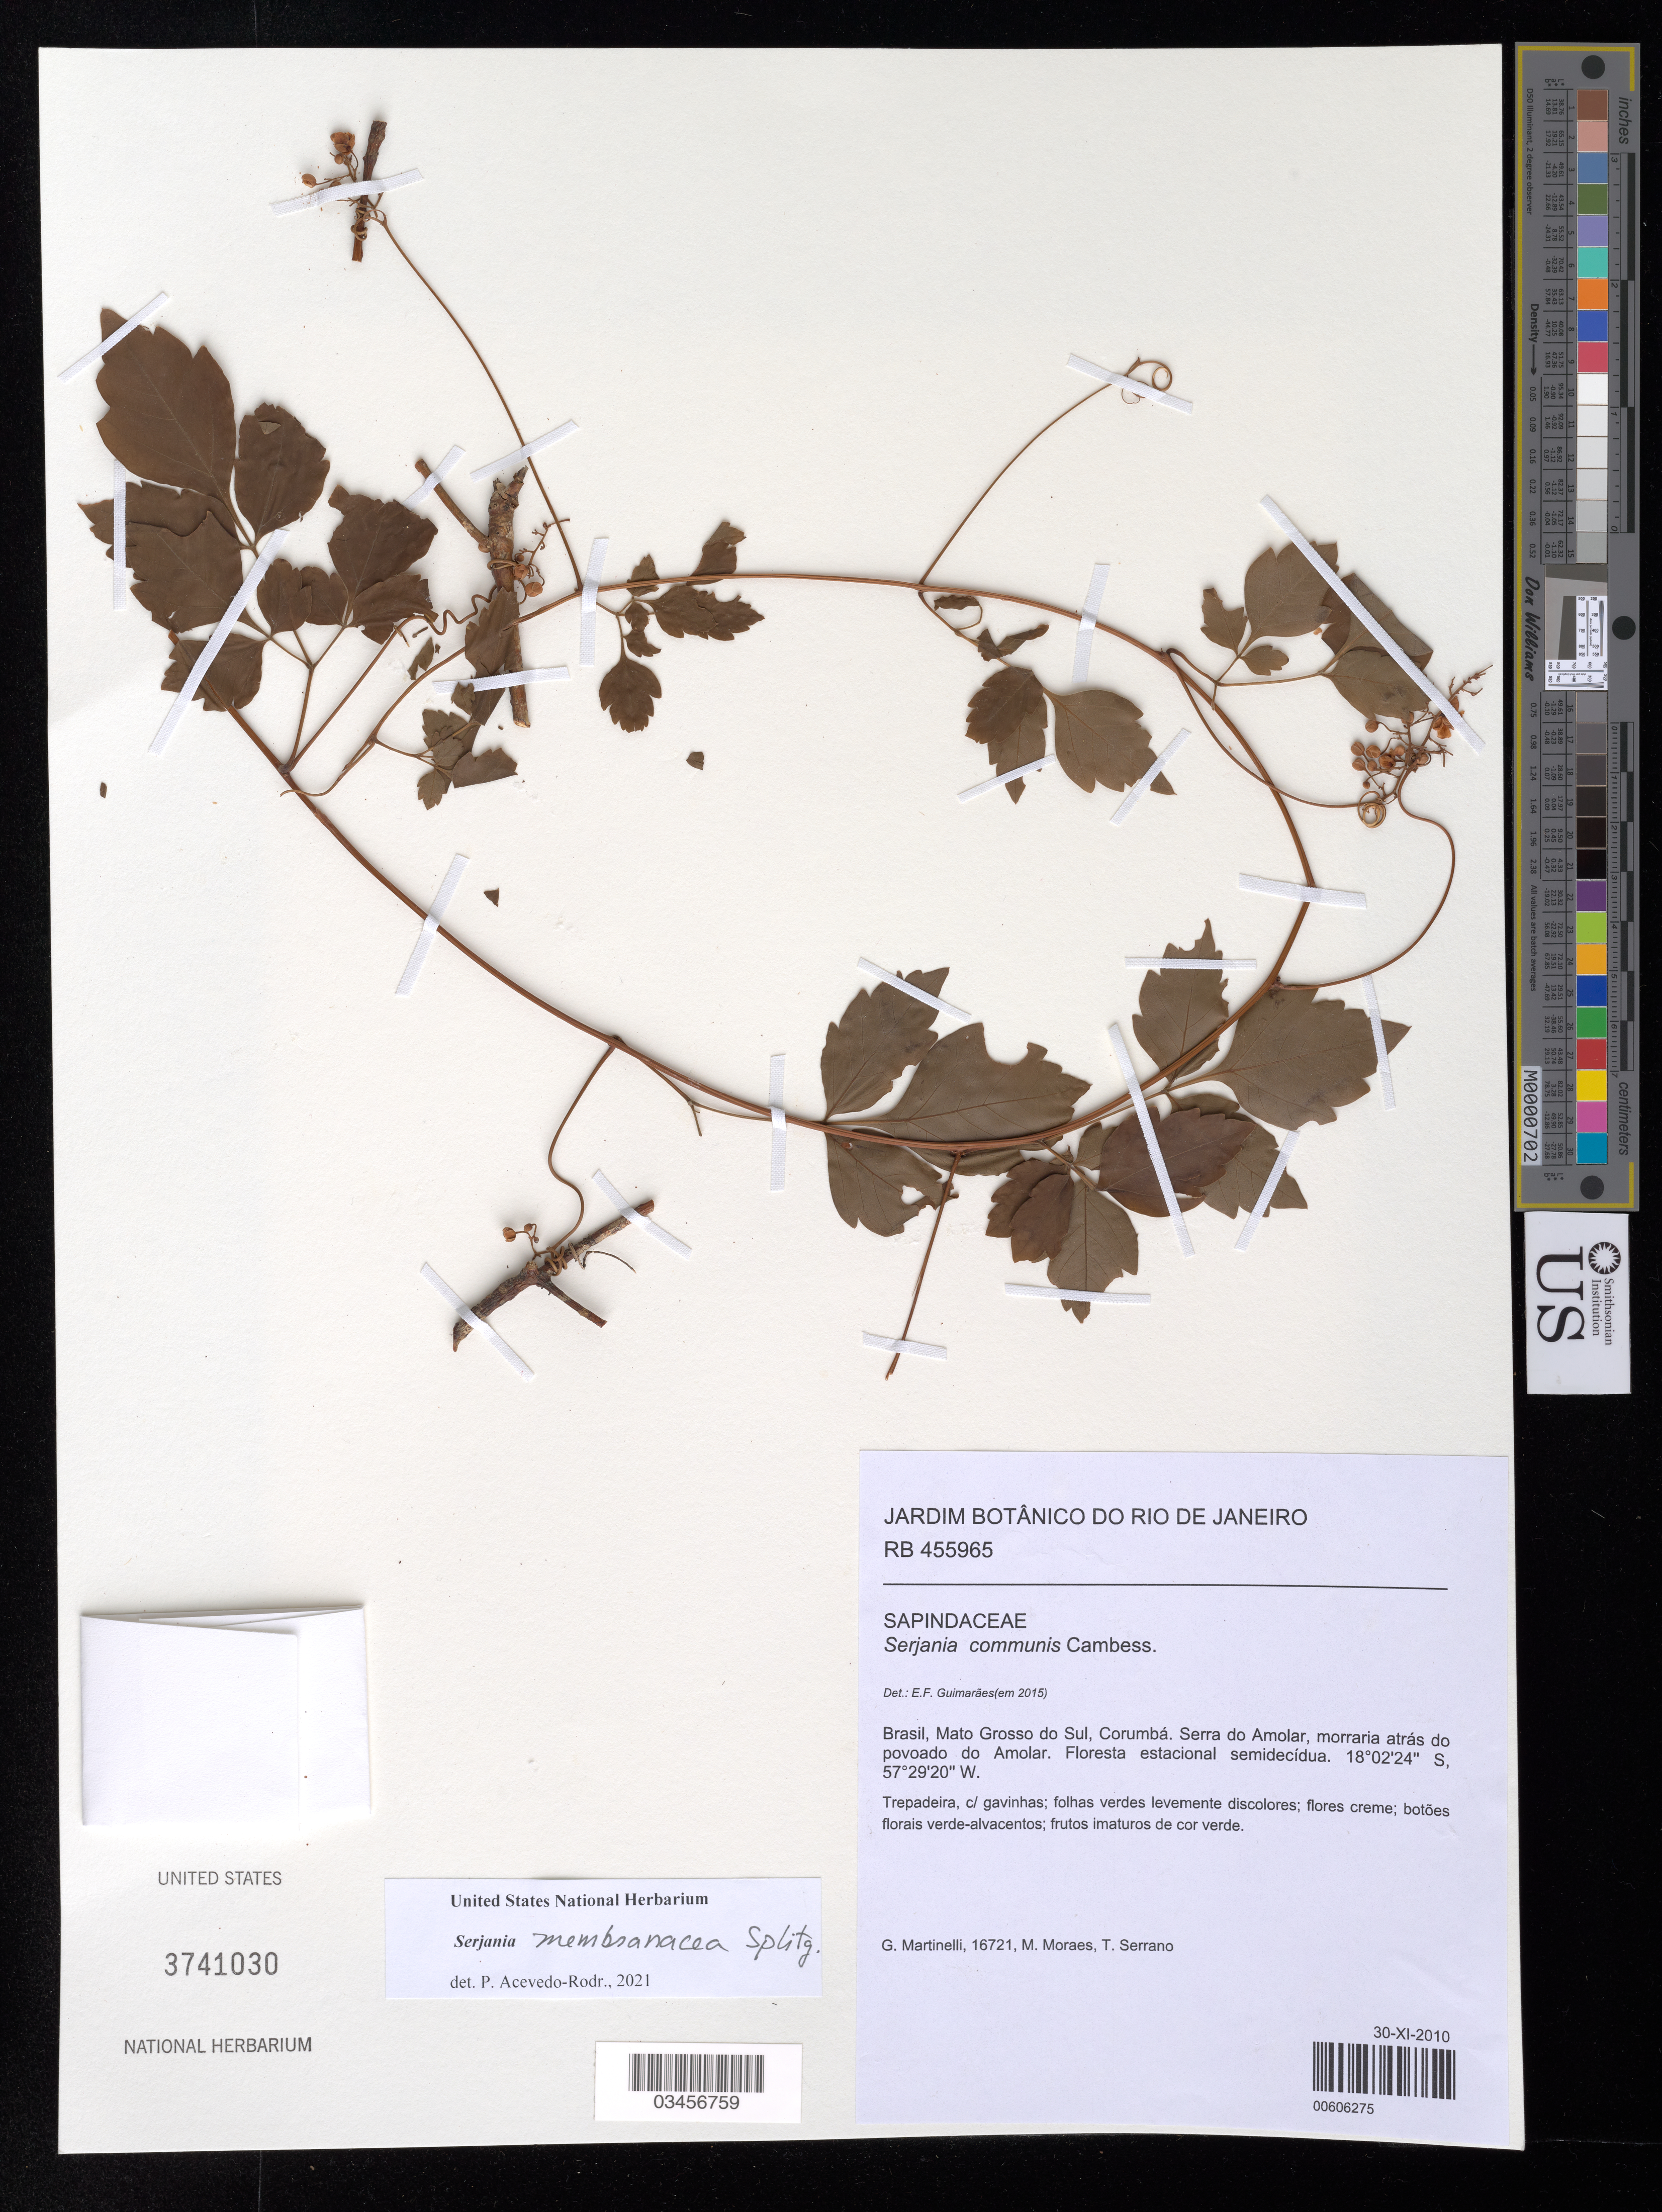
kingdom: Plantae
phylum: Tracheophyta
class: Magnoliopsida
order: Sapindales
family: Sapindaceae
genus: Serjania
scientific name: Serjania membranacea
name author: Splitg.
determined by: Acevedo-Rodríguez, P., (BOT), Smithsonian Institution - National Museum of Natural History (UNITED STATES)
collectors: G. Martinelli, M. Moraes & T. Serrano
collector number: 16721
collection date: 2010-11-30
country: Brazil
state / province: Mato Grosso do Sul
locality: Corumbá. Serra do Amolar, morraria atrás do povoado do Amolar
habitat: Floresta estacional semidecídua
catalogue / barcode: US 3741030